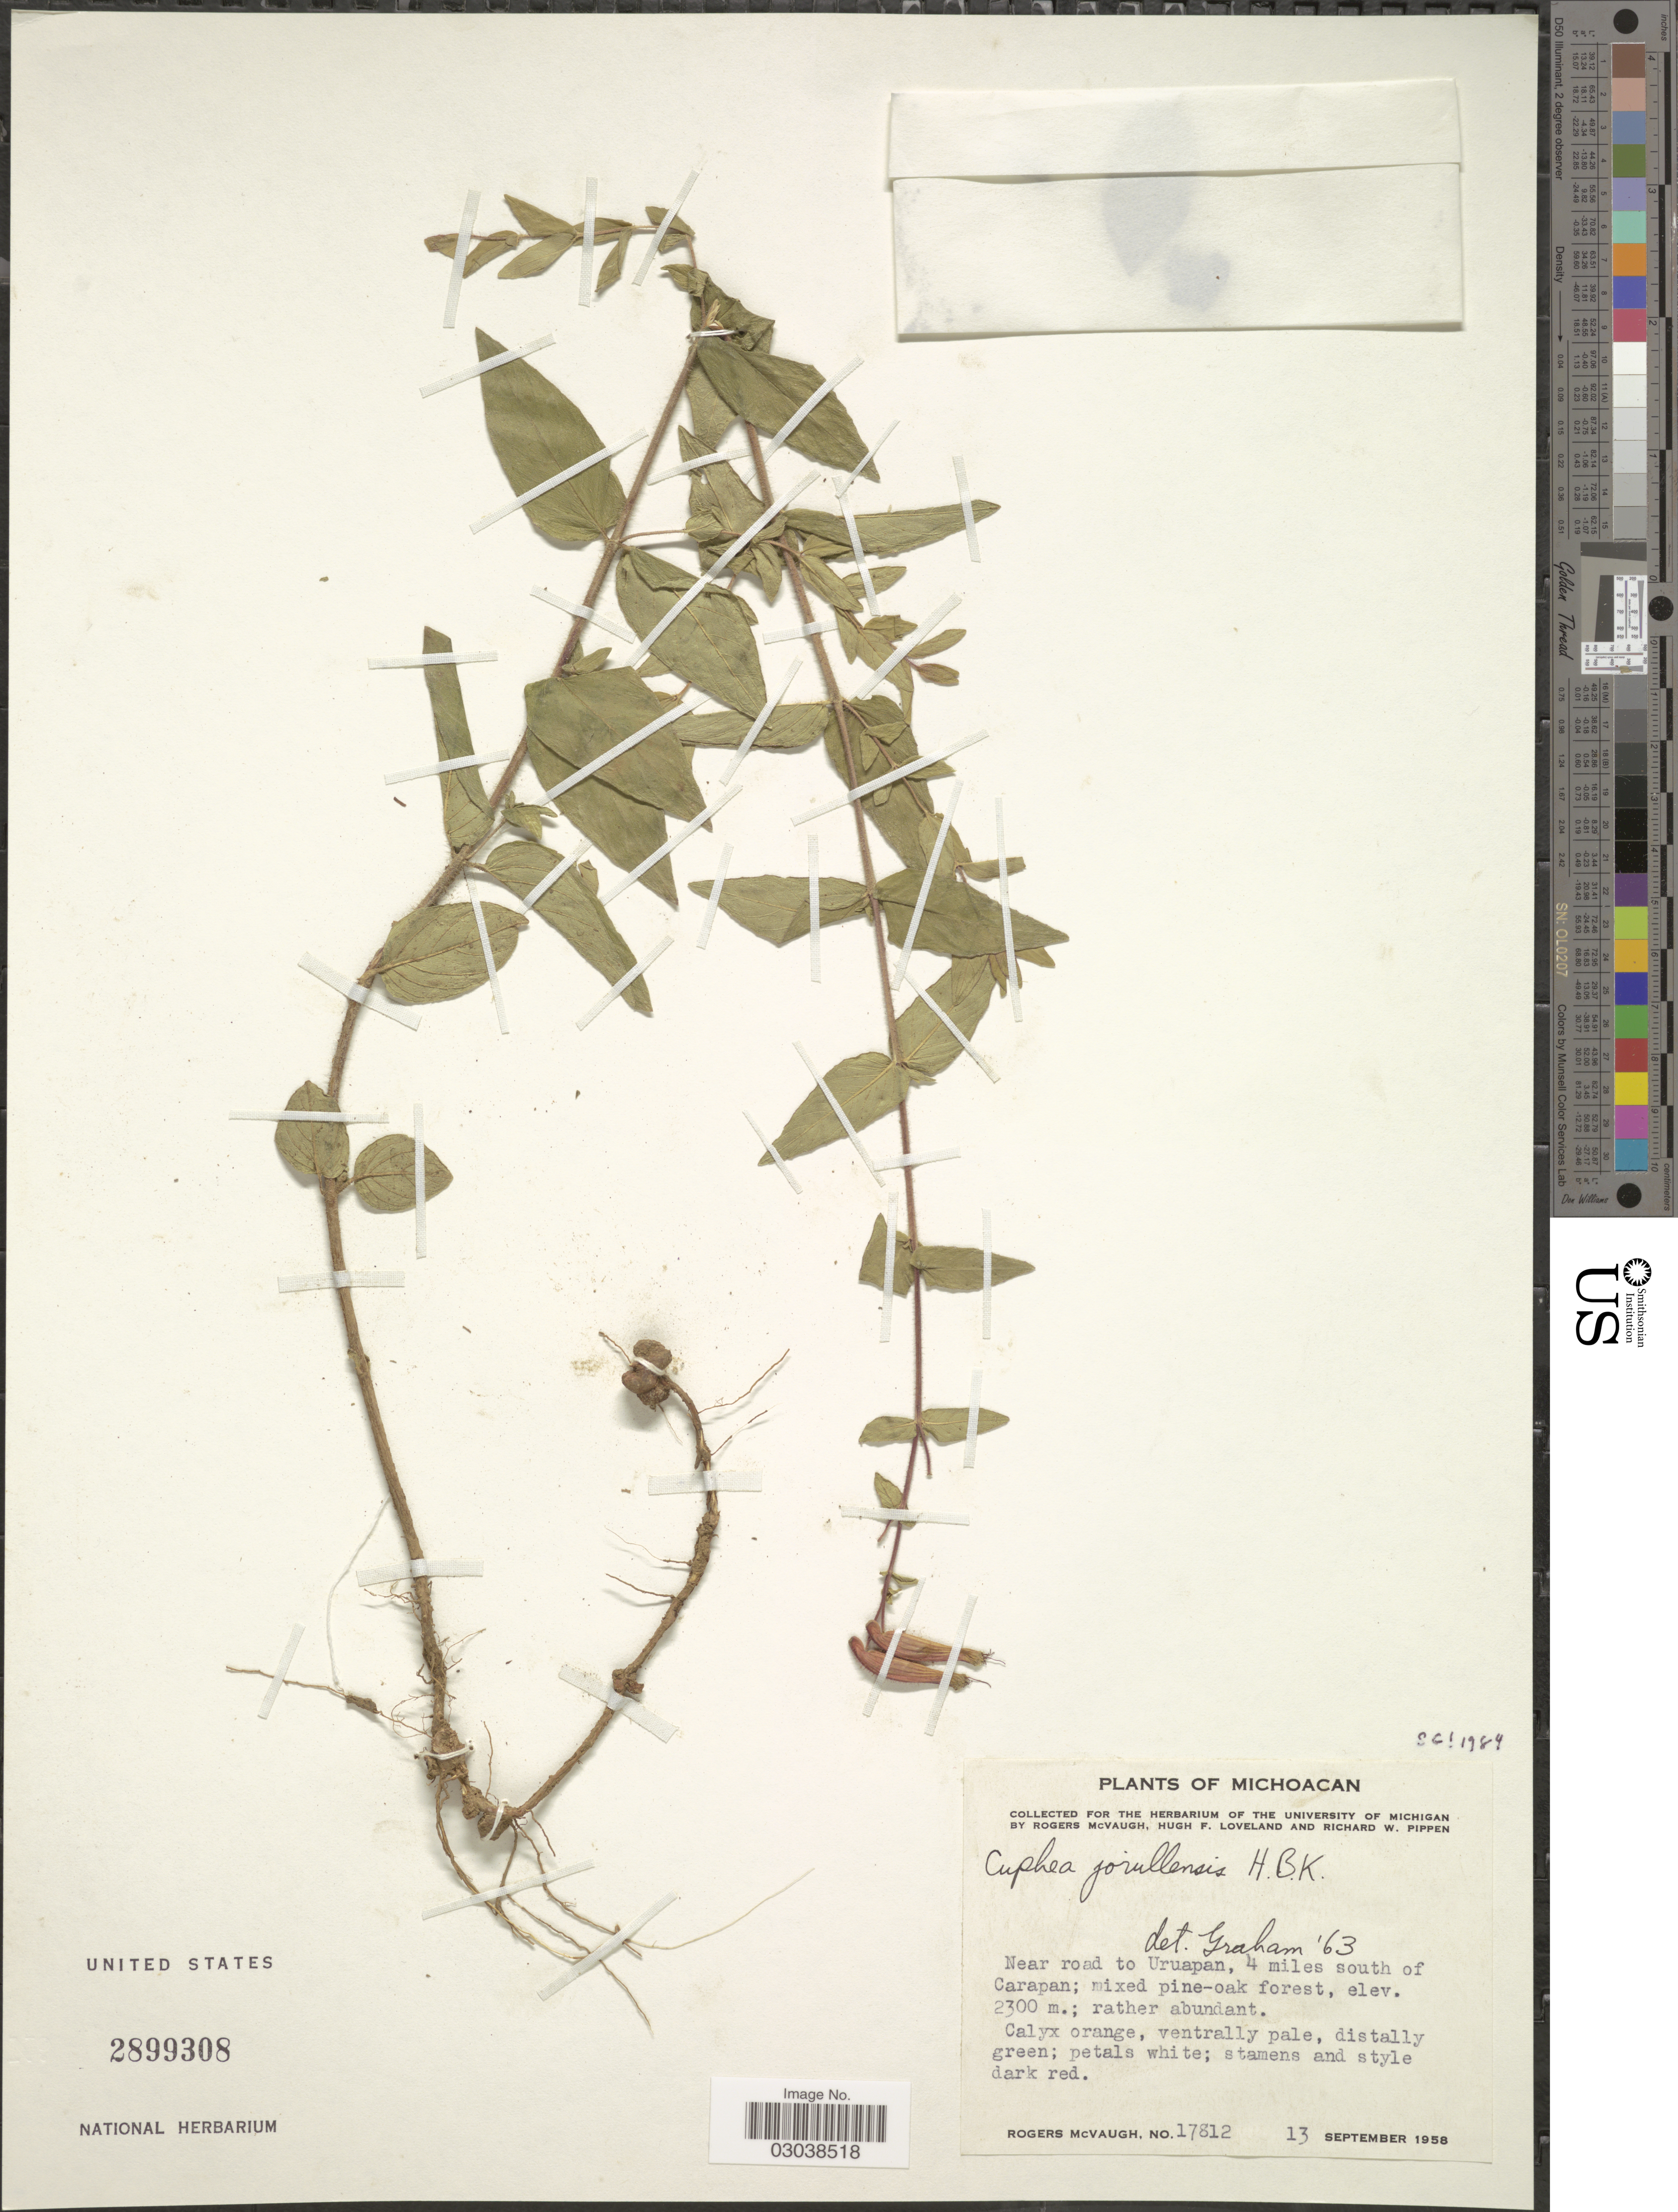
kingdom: Plantae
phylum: Tracheophyta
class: Magnoliopsida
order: Myrtales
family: Lythraceae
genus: Cuphea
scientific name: Cuphea jorullensis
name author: Kunth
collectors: R. McVaugh, H. Loveland & R. W. Pippen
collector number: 17812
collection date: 1958-09-13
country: Mexico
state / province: Michoacán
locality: Near road to Uruapan, 4 miles south of Carapan.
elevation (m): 2300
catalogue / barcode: US 2899308